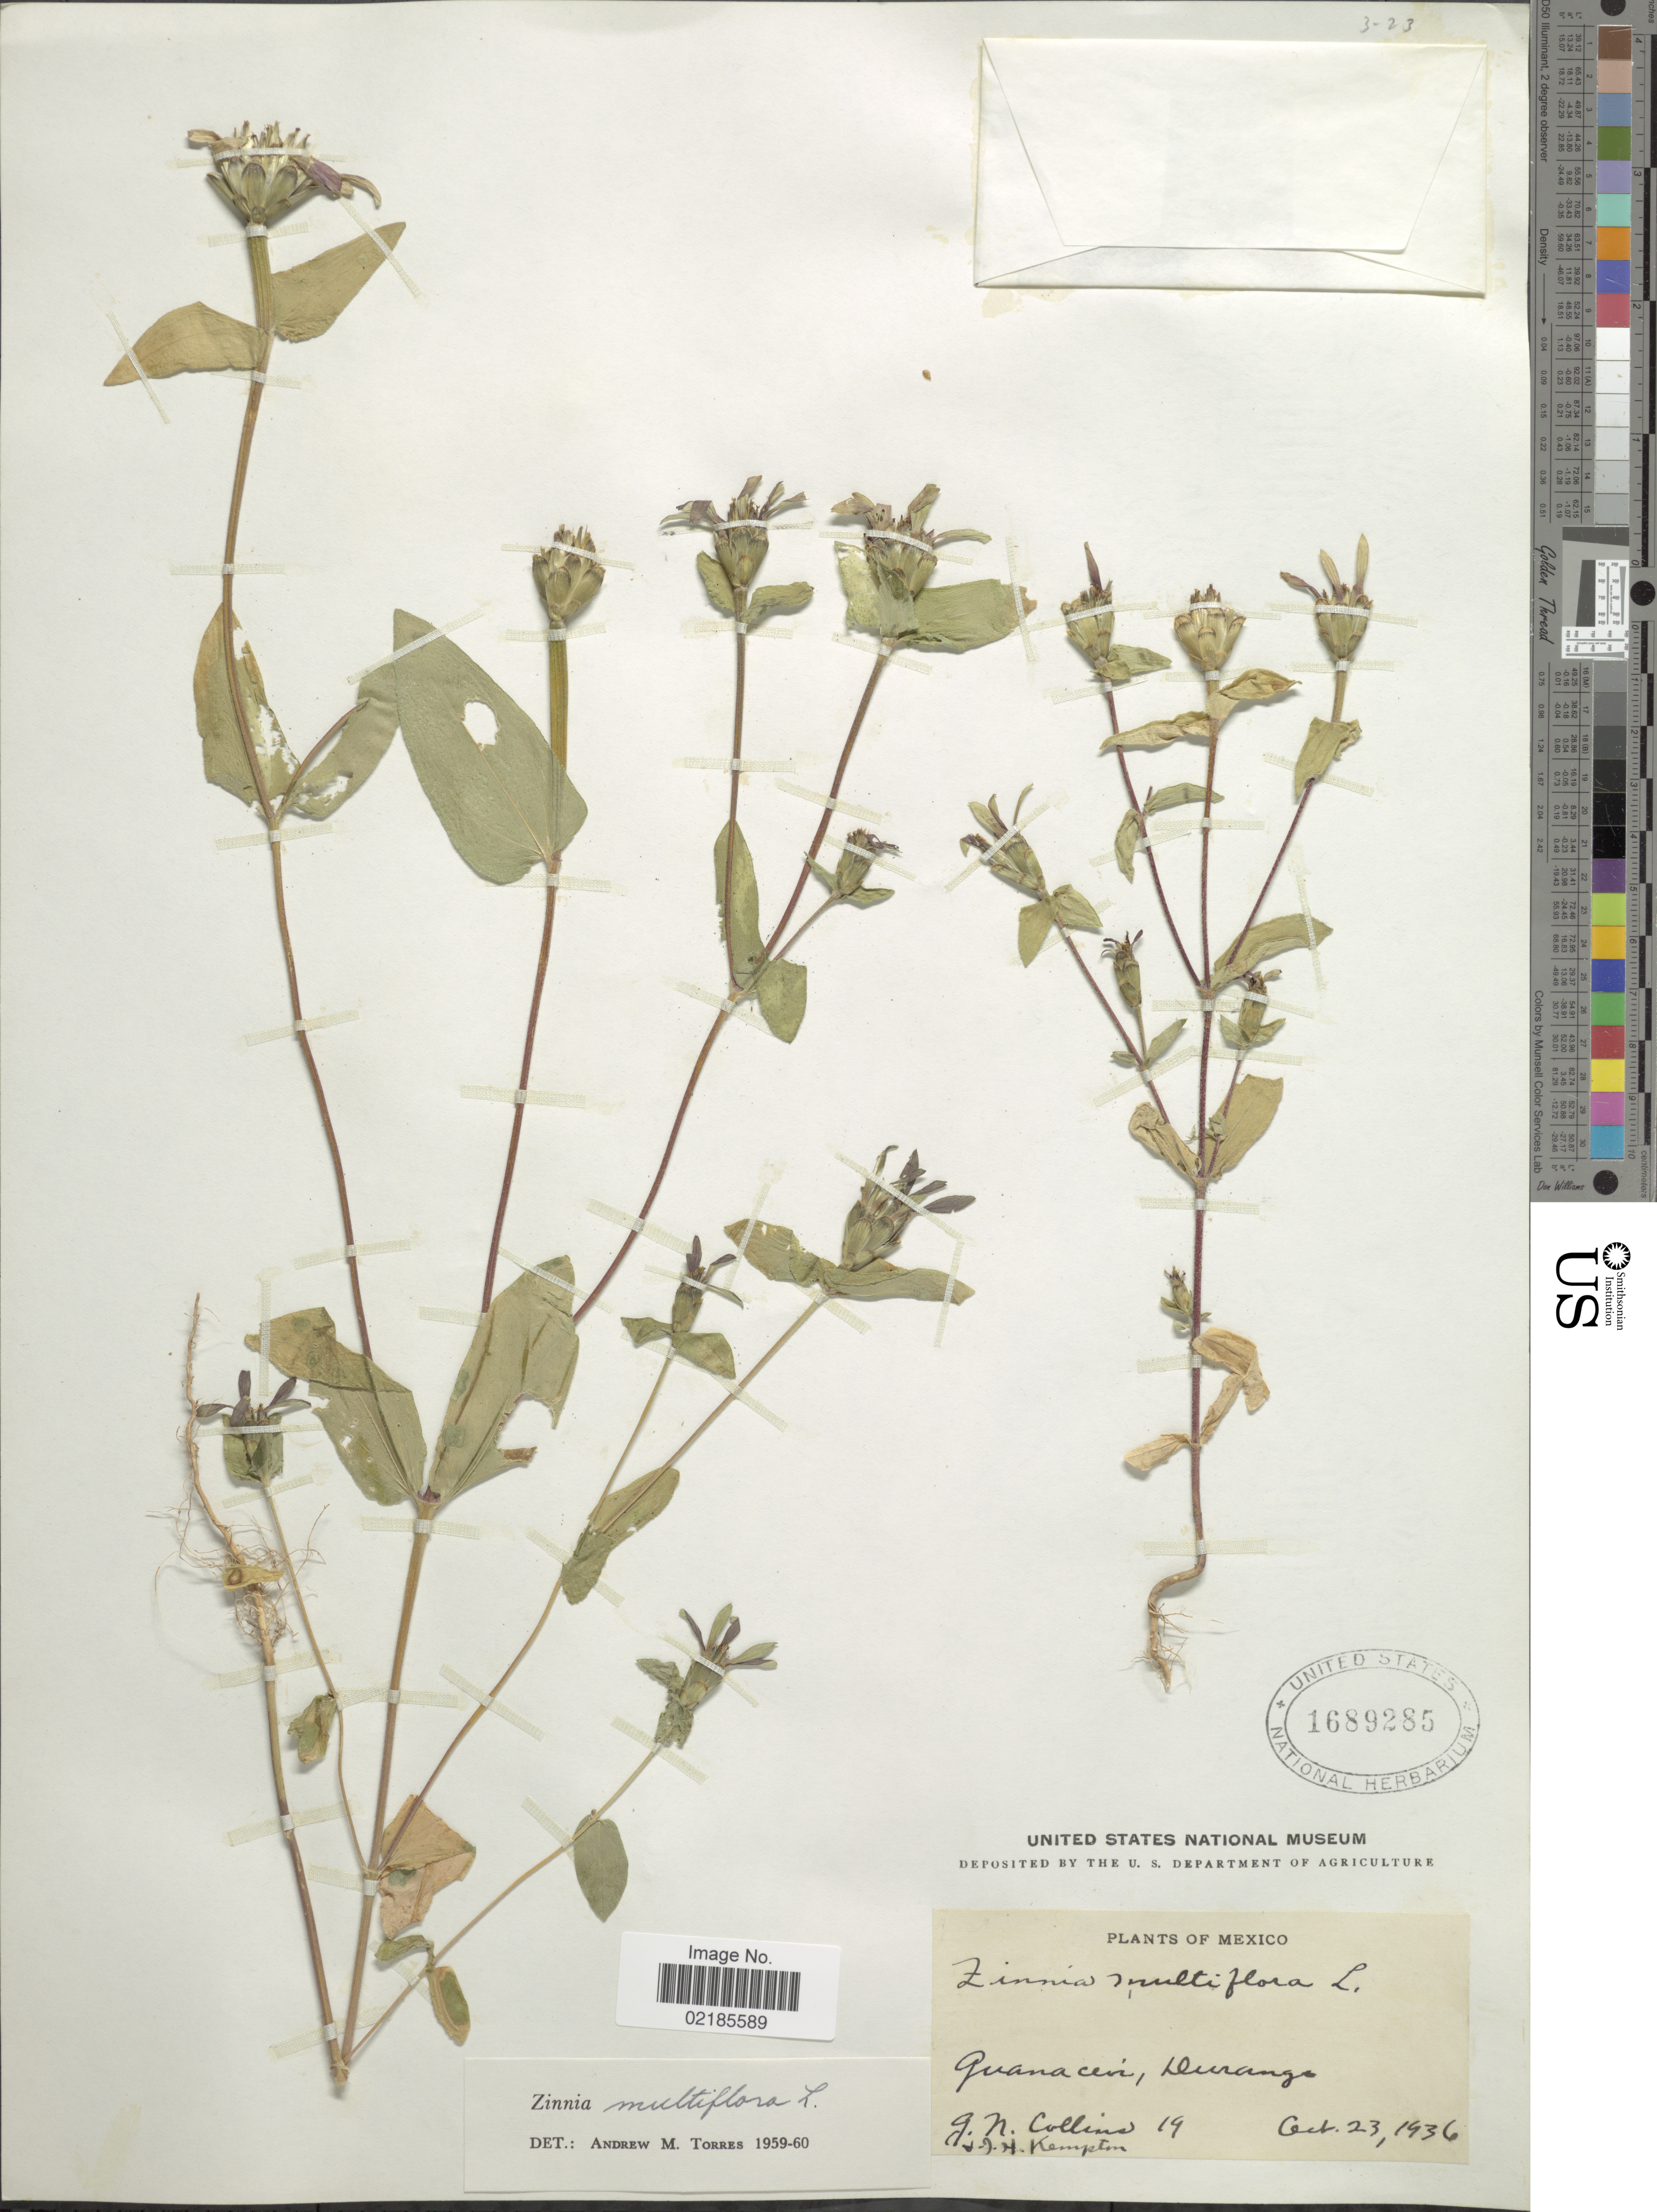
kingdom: Plantae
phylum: Tracheophyta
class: Magnoliopsida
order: Asterales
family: Asteraceae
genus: Zinnia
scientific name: Zinnia peruviana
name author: (L.) L.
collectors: G. Collins & J. H. Kempton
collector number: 19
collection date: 1936-10-23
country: Mexico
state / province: Durango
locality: Guanacevi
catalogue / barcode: US 1689285